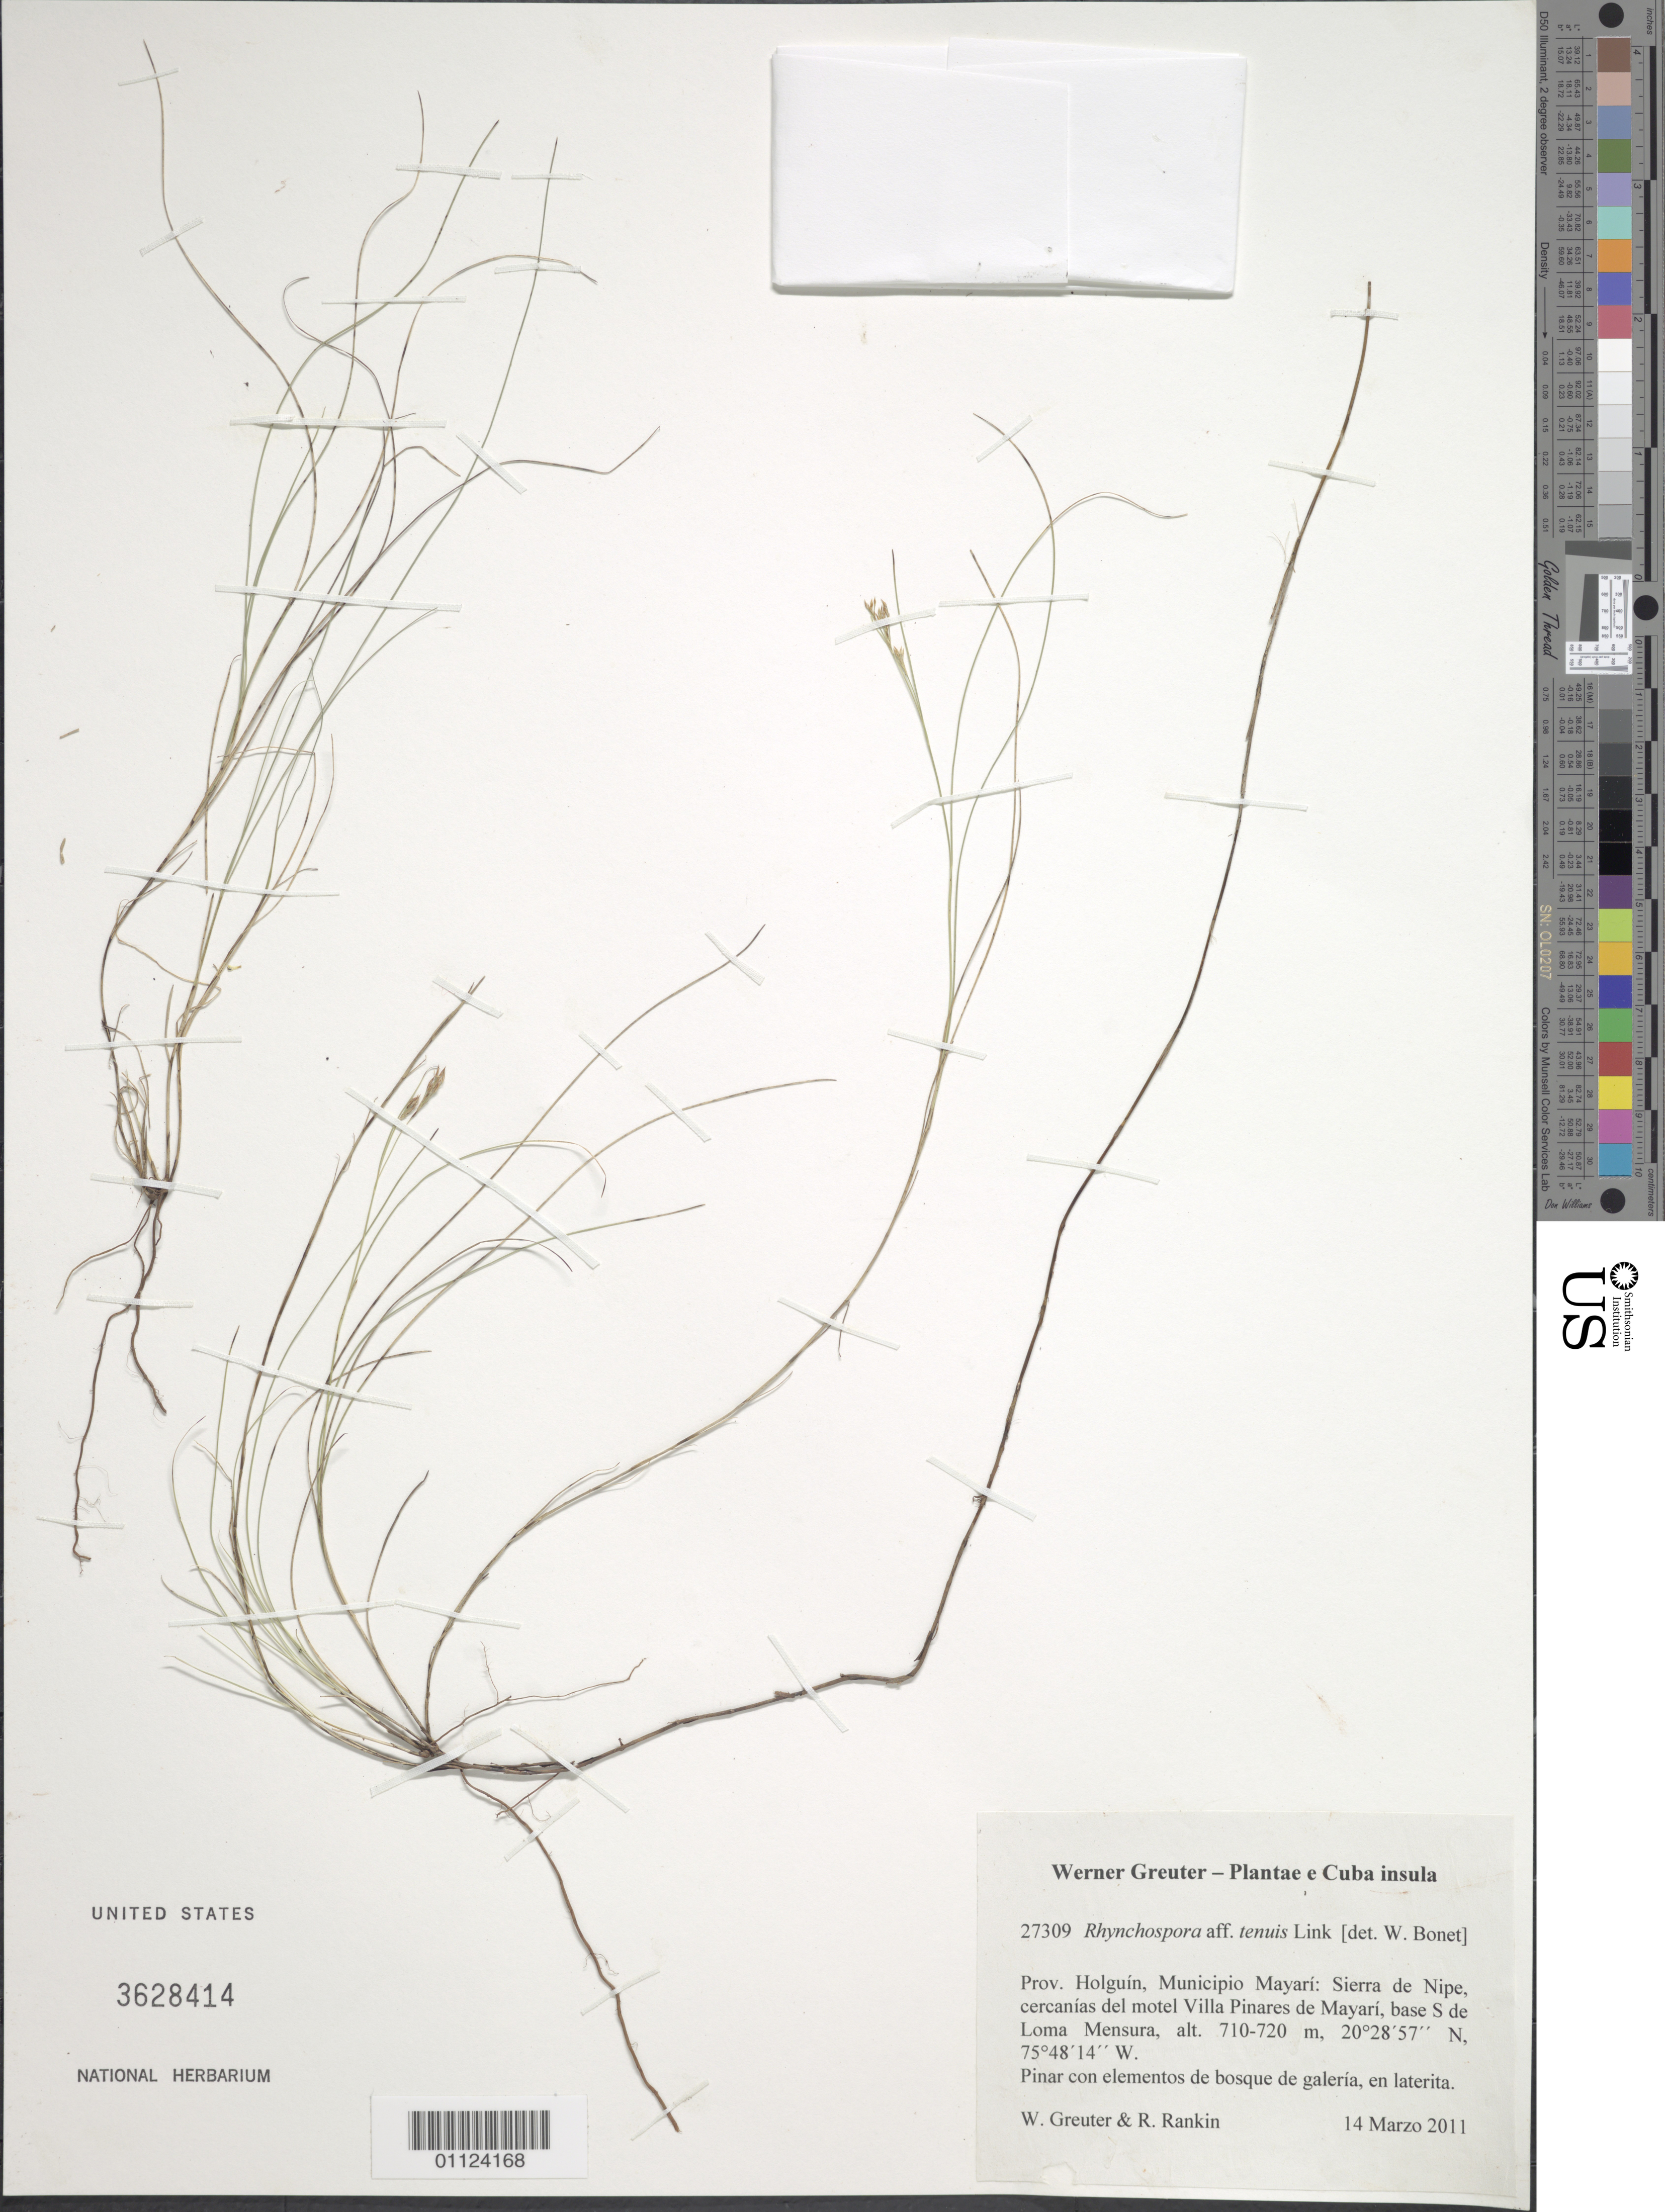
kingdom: Plantae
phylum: Tracheophyta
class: Liliopsida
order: Poales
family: Cyperaceae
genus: Rhynchospora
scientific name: Rhynchospora tenuis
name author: Link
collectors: W. Greuter & R. Rankin Rodriguez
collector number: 27309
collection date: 2011-03-14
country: Cuba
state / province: Holguín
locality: Municipio Mayarí: Sierra de Nipe, cercanías del motel Villa Pinares de Mayarí, base S de Loma Mensura.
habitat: Pinar con elementos de bosque de galería, en laterita.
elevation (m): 710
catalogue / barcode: US 3628414